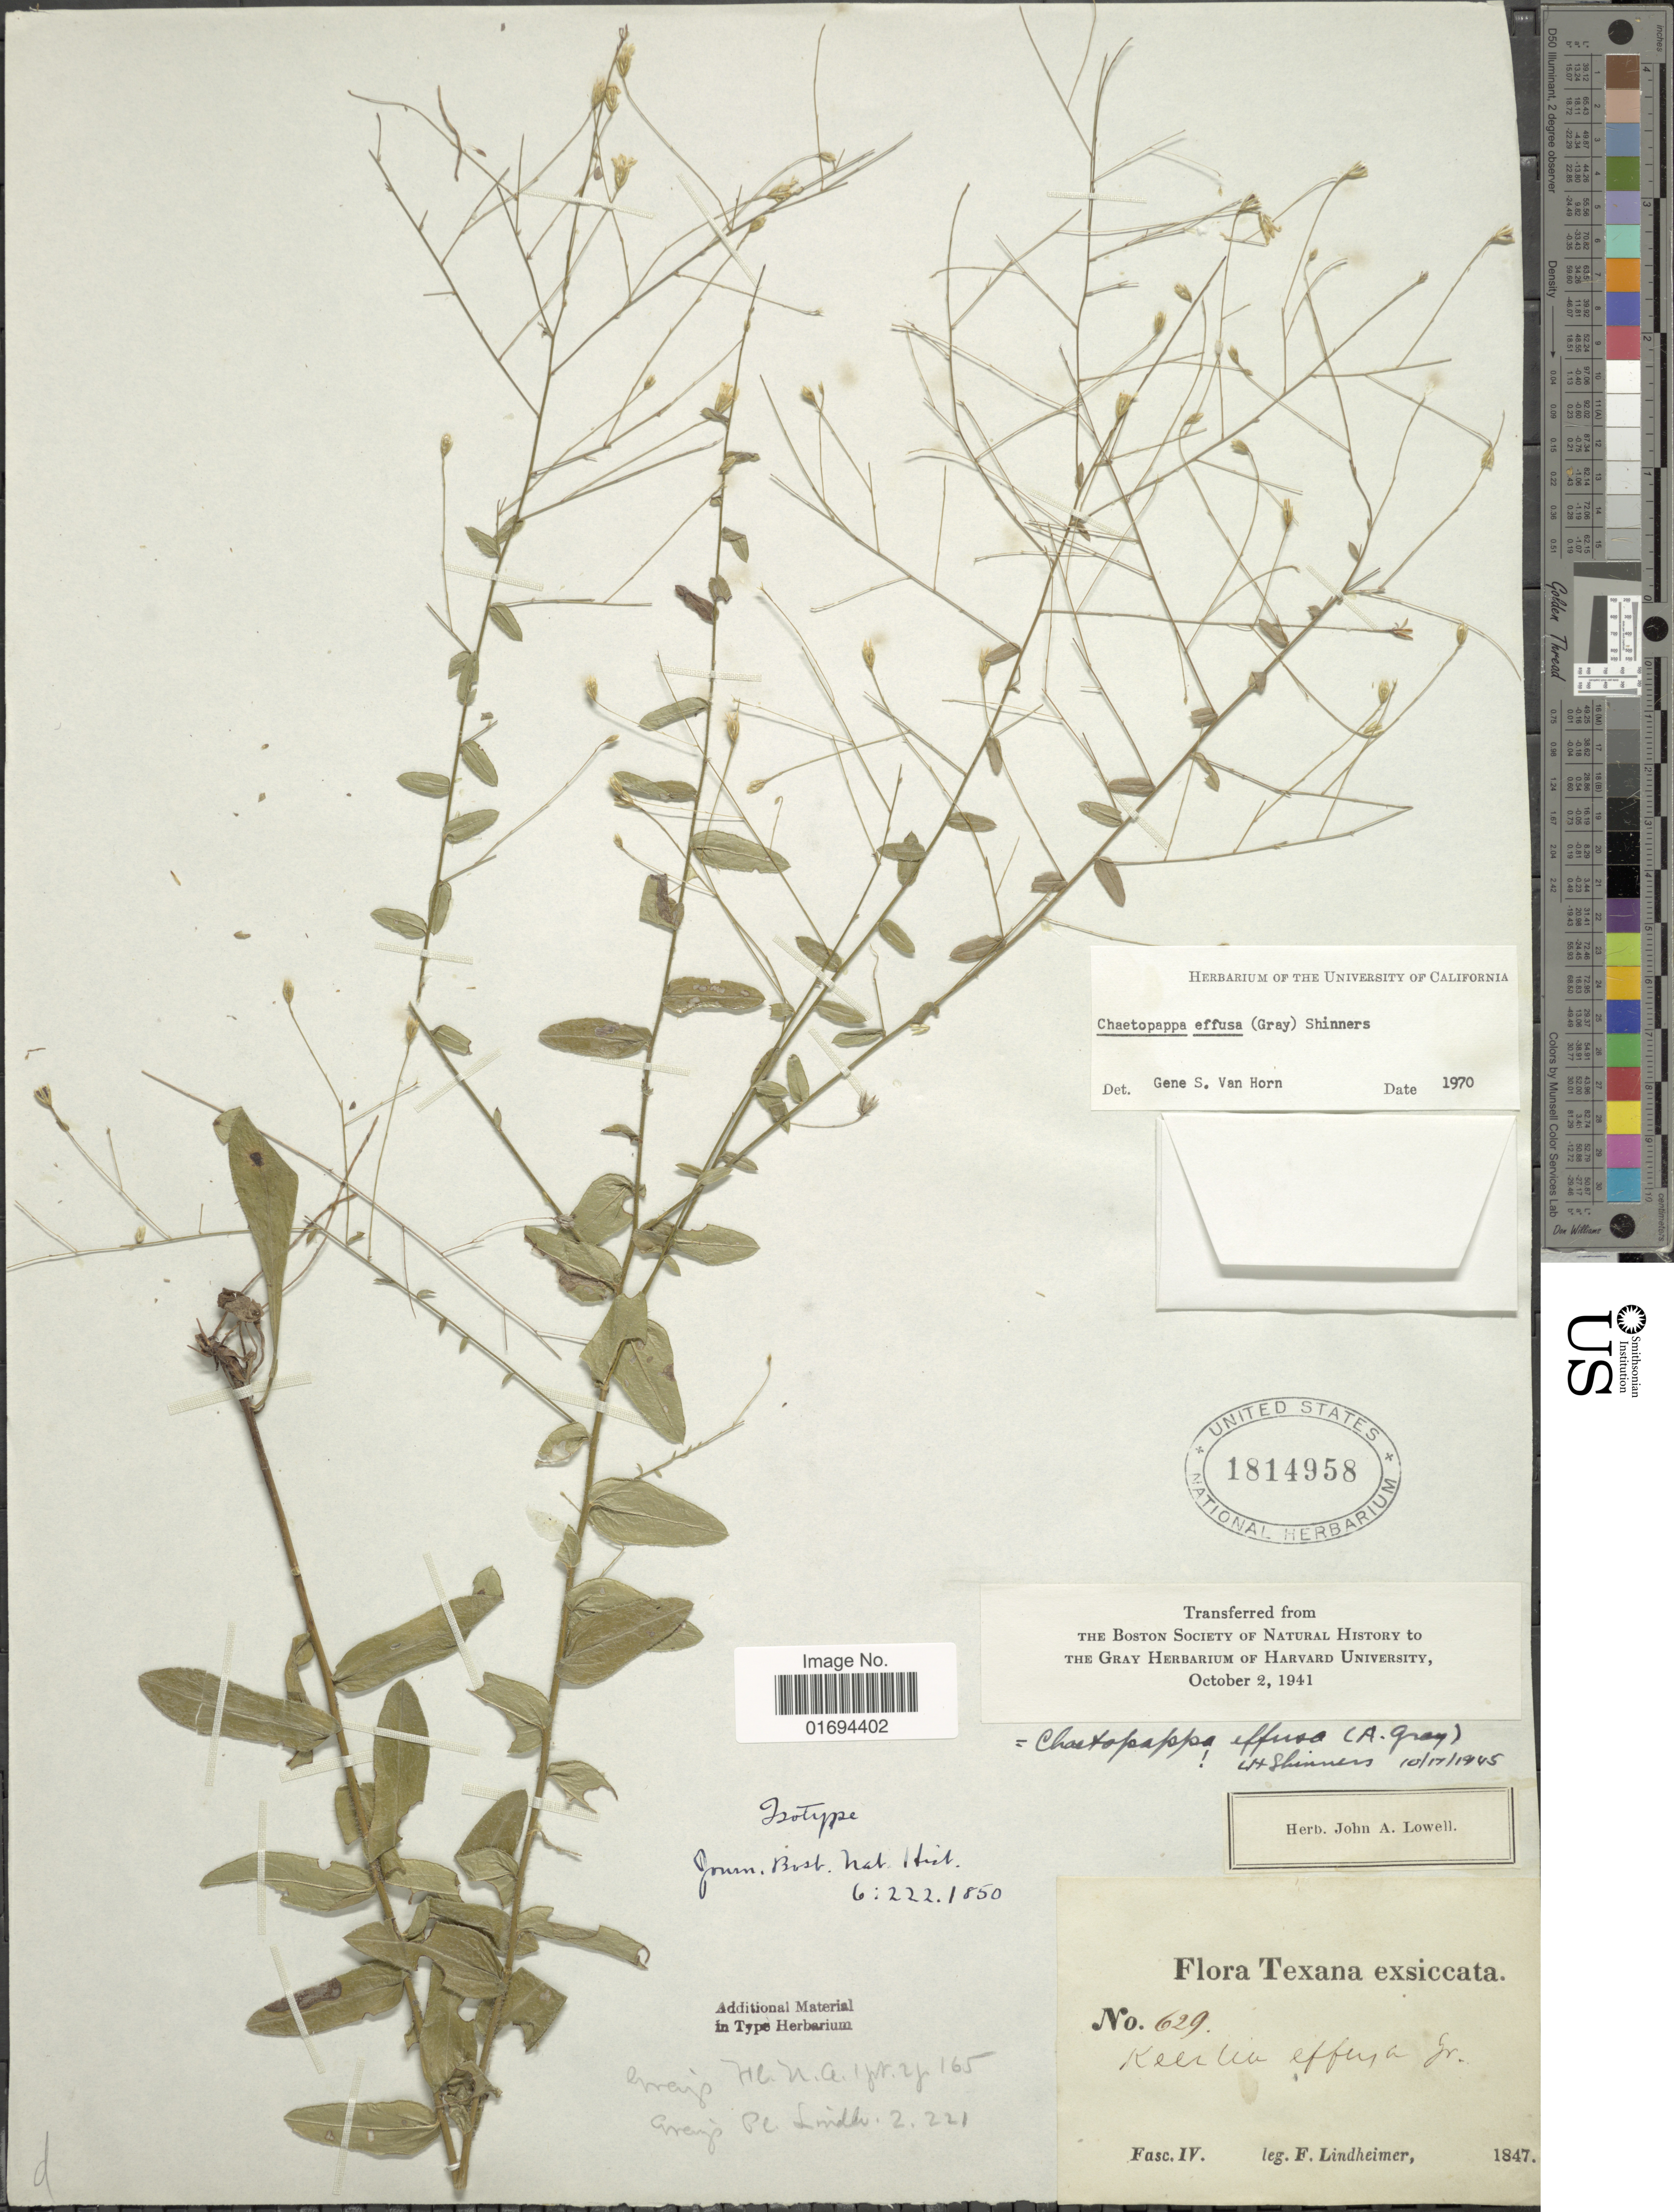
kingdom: Plantae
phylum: Tracheophyta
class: Magnoliopsida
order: Asterales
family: Asteraceae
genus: Chaetopappa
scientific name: Chaetopappa effusa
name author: (A. Gray) Shinners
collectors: F. Lindheimer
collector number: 629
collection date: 1847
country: United States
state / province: Texas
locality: Texana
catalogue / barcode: US 1814958